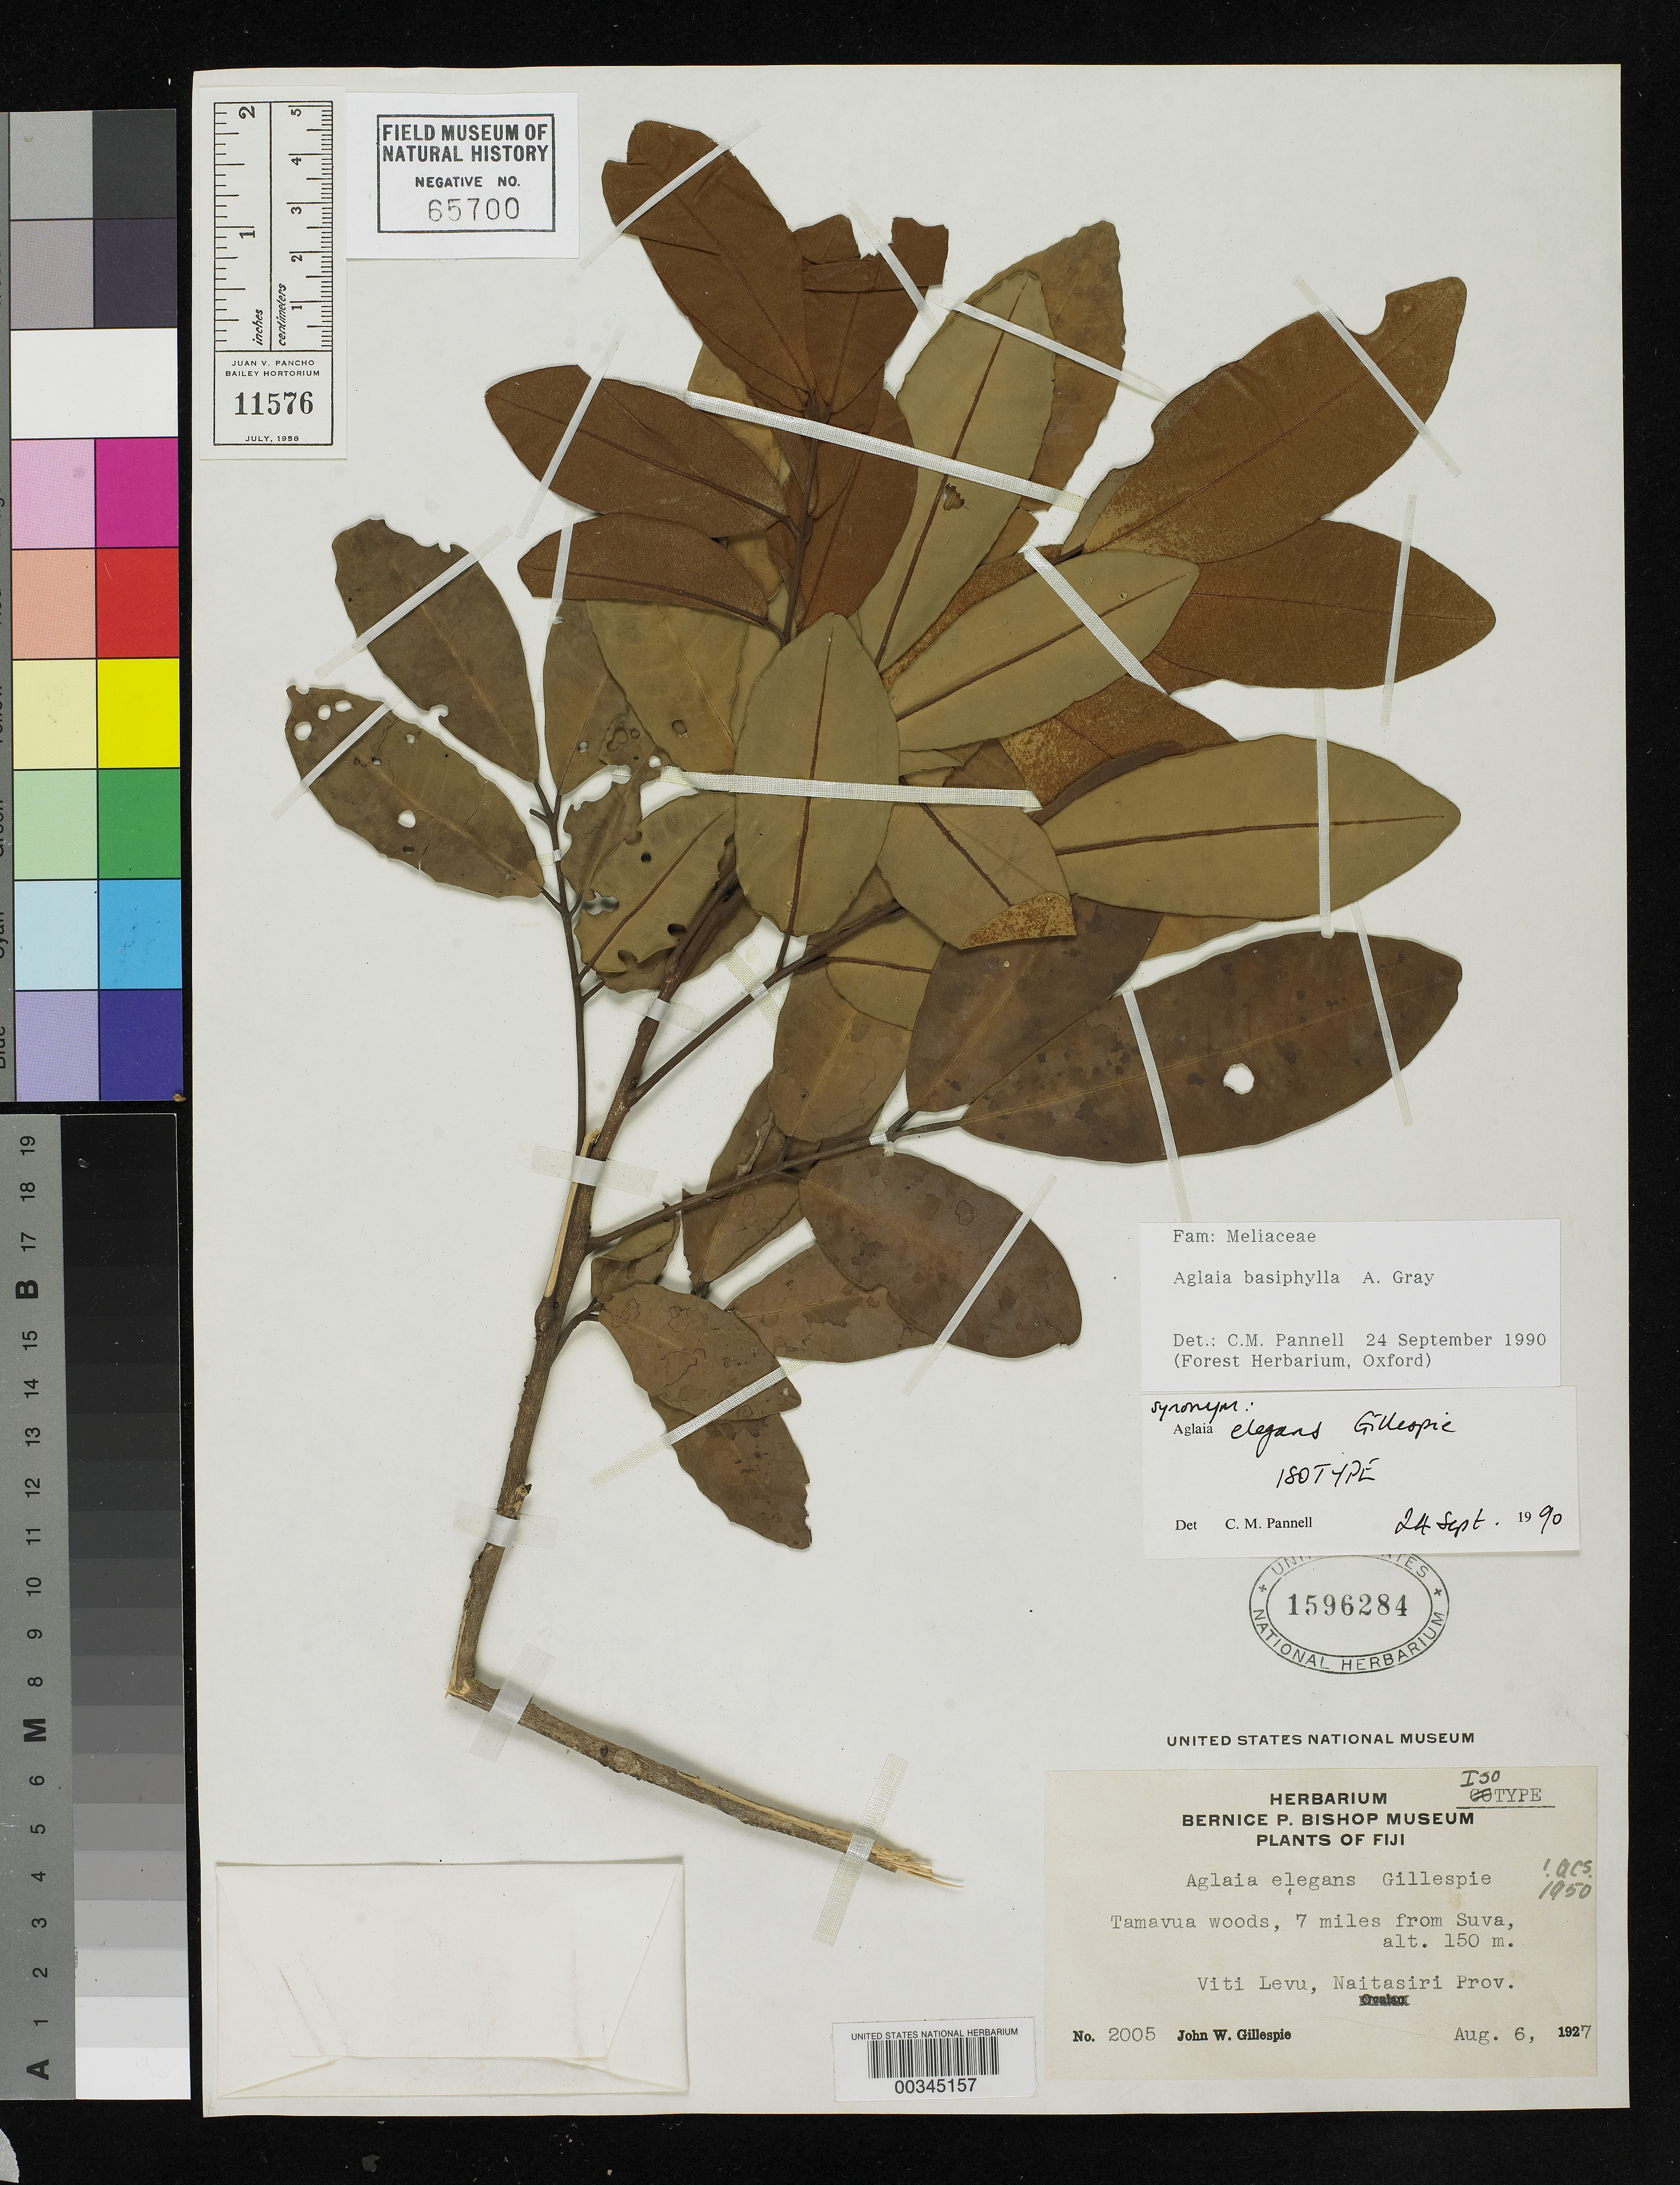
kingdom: Plantae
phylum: Tracheophyta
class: Magnoliopsida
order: Sapindales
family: Meliaceae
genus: Aglaia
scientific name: Aglaia elegans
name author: Gillespie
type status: Isotype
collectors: J. W. Gillespie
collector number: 2005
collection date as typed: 06 Aug 1927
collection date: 1927-08-06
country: Fiji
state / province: Naitasiri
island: Viti Levu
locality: Tamavua woods, 7 mi from Suva. [Viti Levu Group]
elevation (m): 150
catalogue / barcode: US 1596284